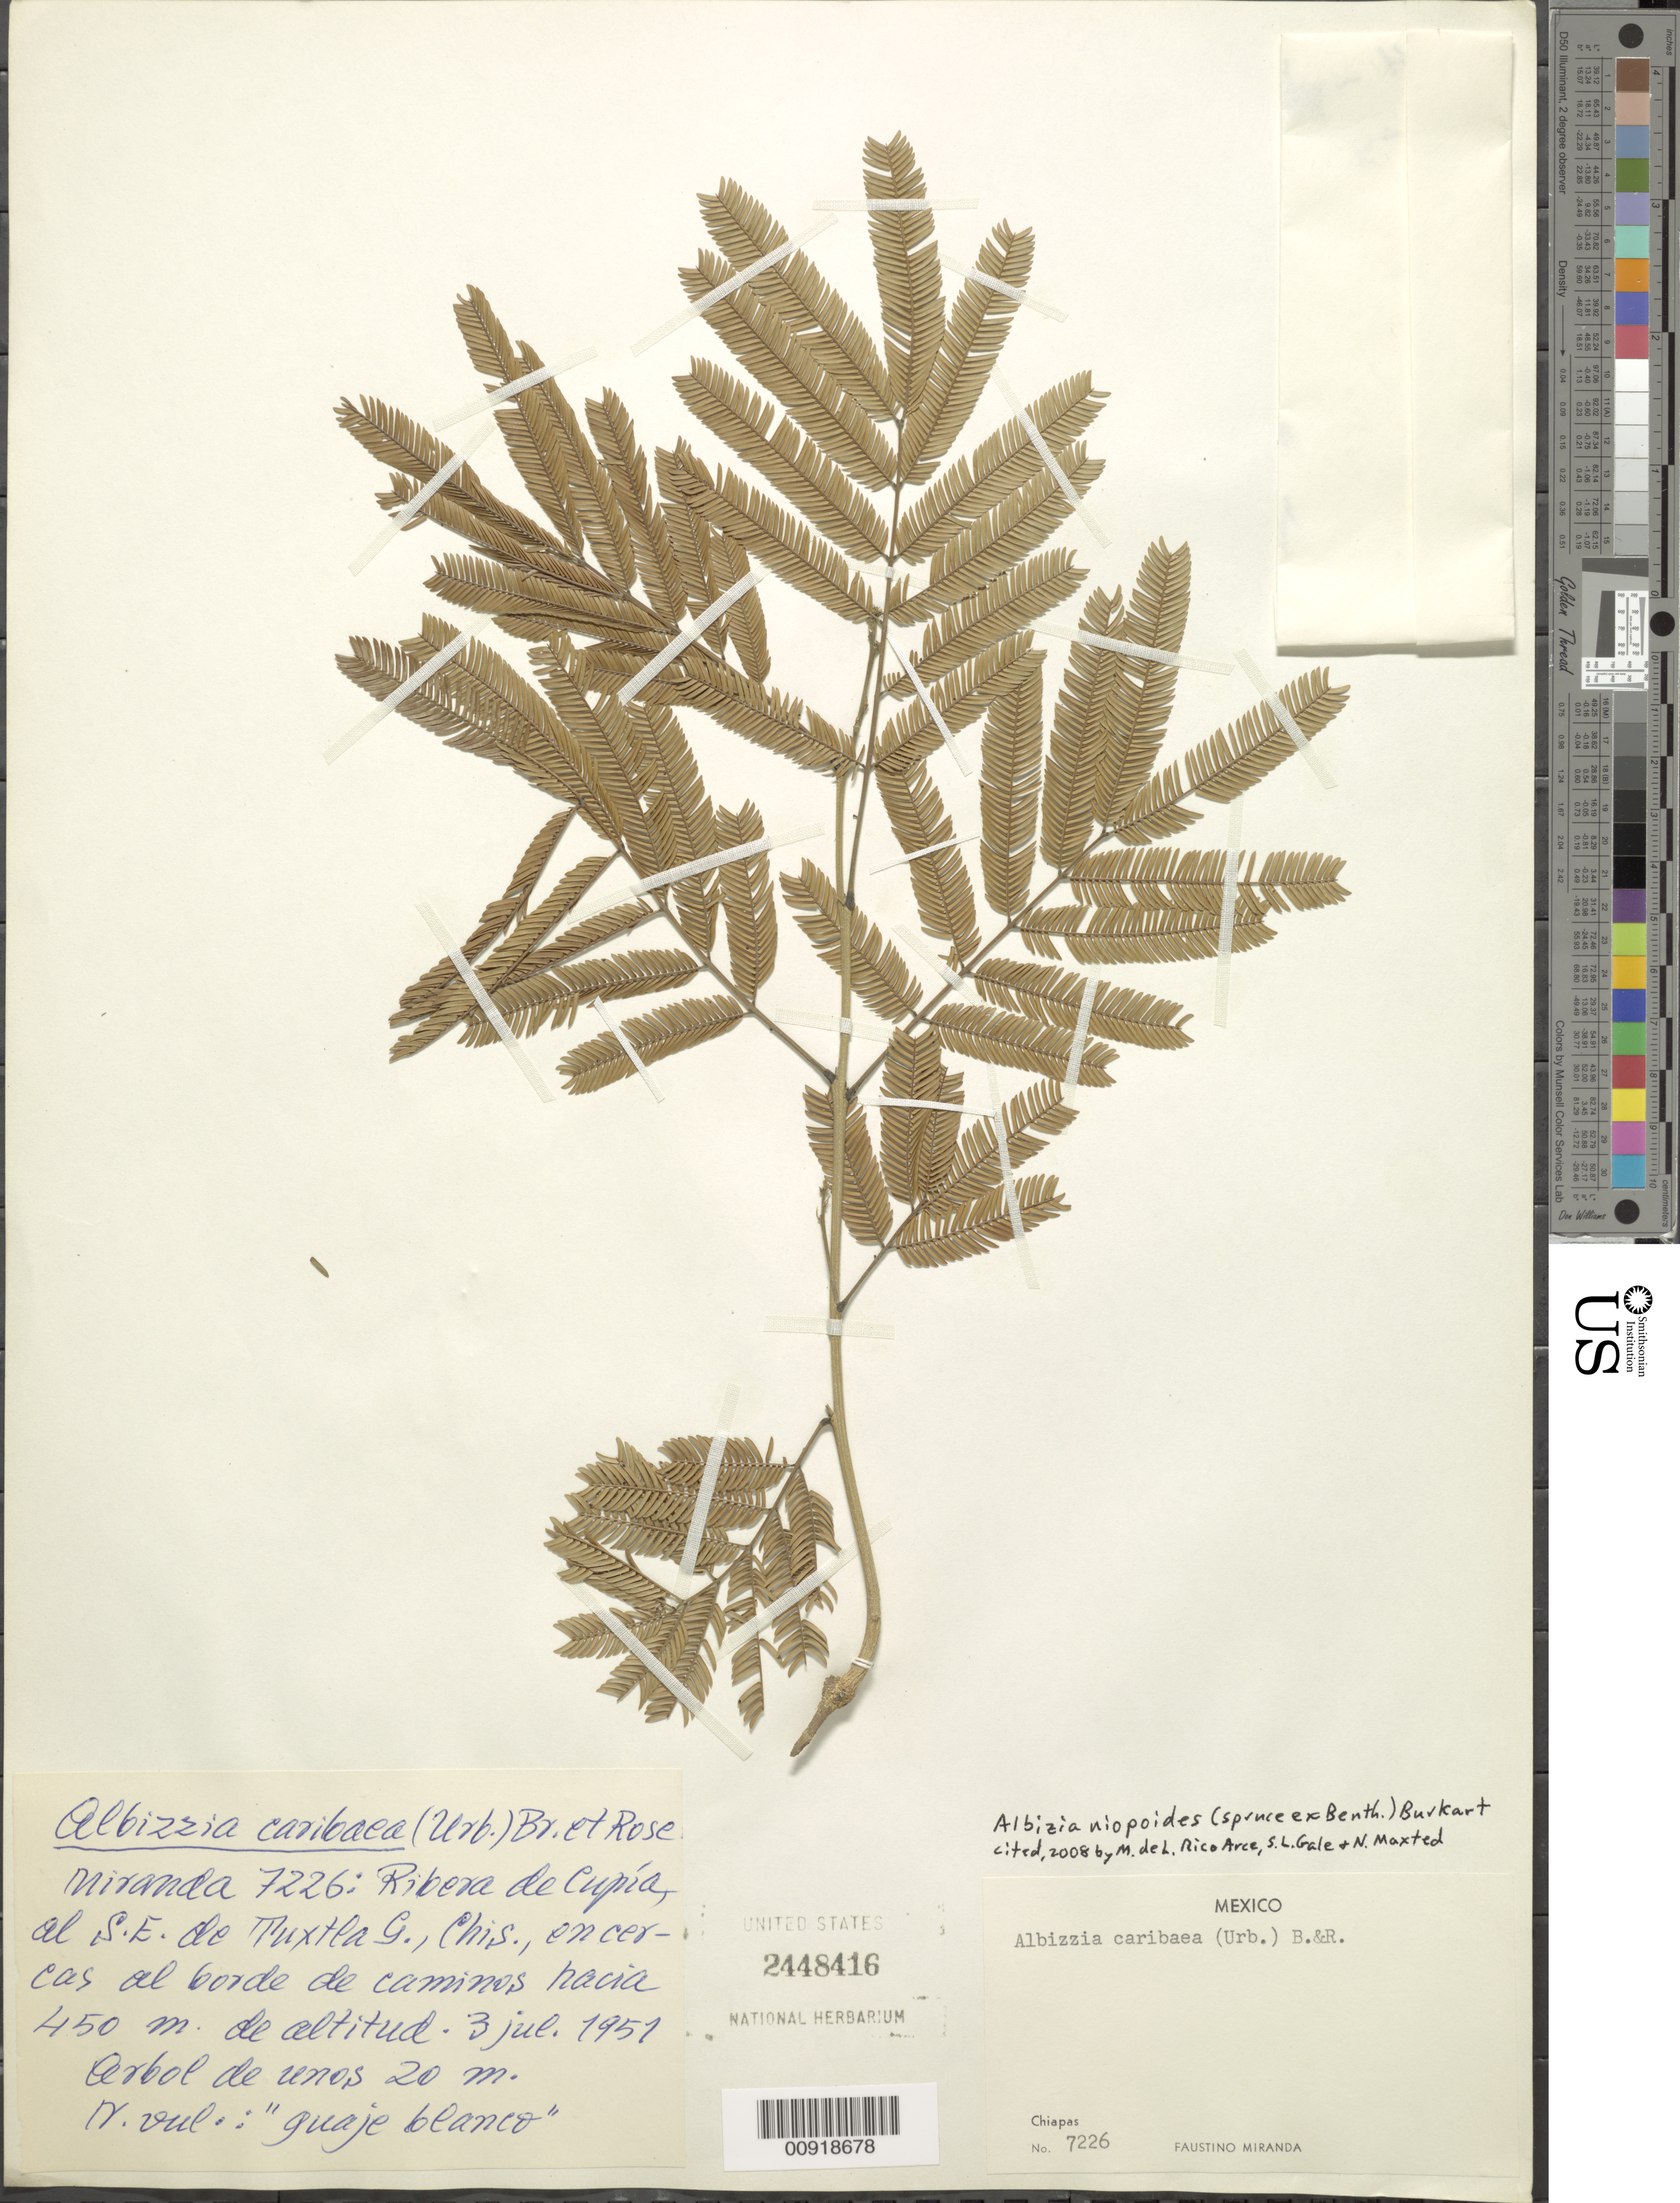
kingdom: Plantae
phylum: Tracheophyta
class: Magnoliopsida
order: Fabales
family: Fabaceae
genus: Pseudalbizzia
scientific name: Pseudalbizzia niopoides var. niopoides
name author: (Spruce ex Benth.) Koenen & Duno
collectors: Miranda G., F.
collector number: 7226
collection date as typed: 03 Jul 1951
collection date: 1951-07-03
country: Mexico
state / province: Chiapas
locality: Ribera de Cupía, al SE de Tuxtla Gutiérrez, Chiapas.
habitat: En cercas al borde de caminos.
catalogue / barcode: US 2448416